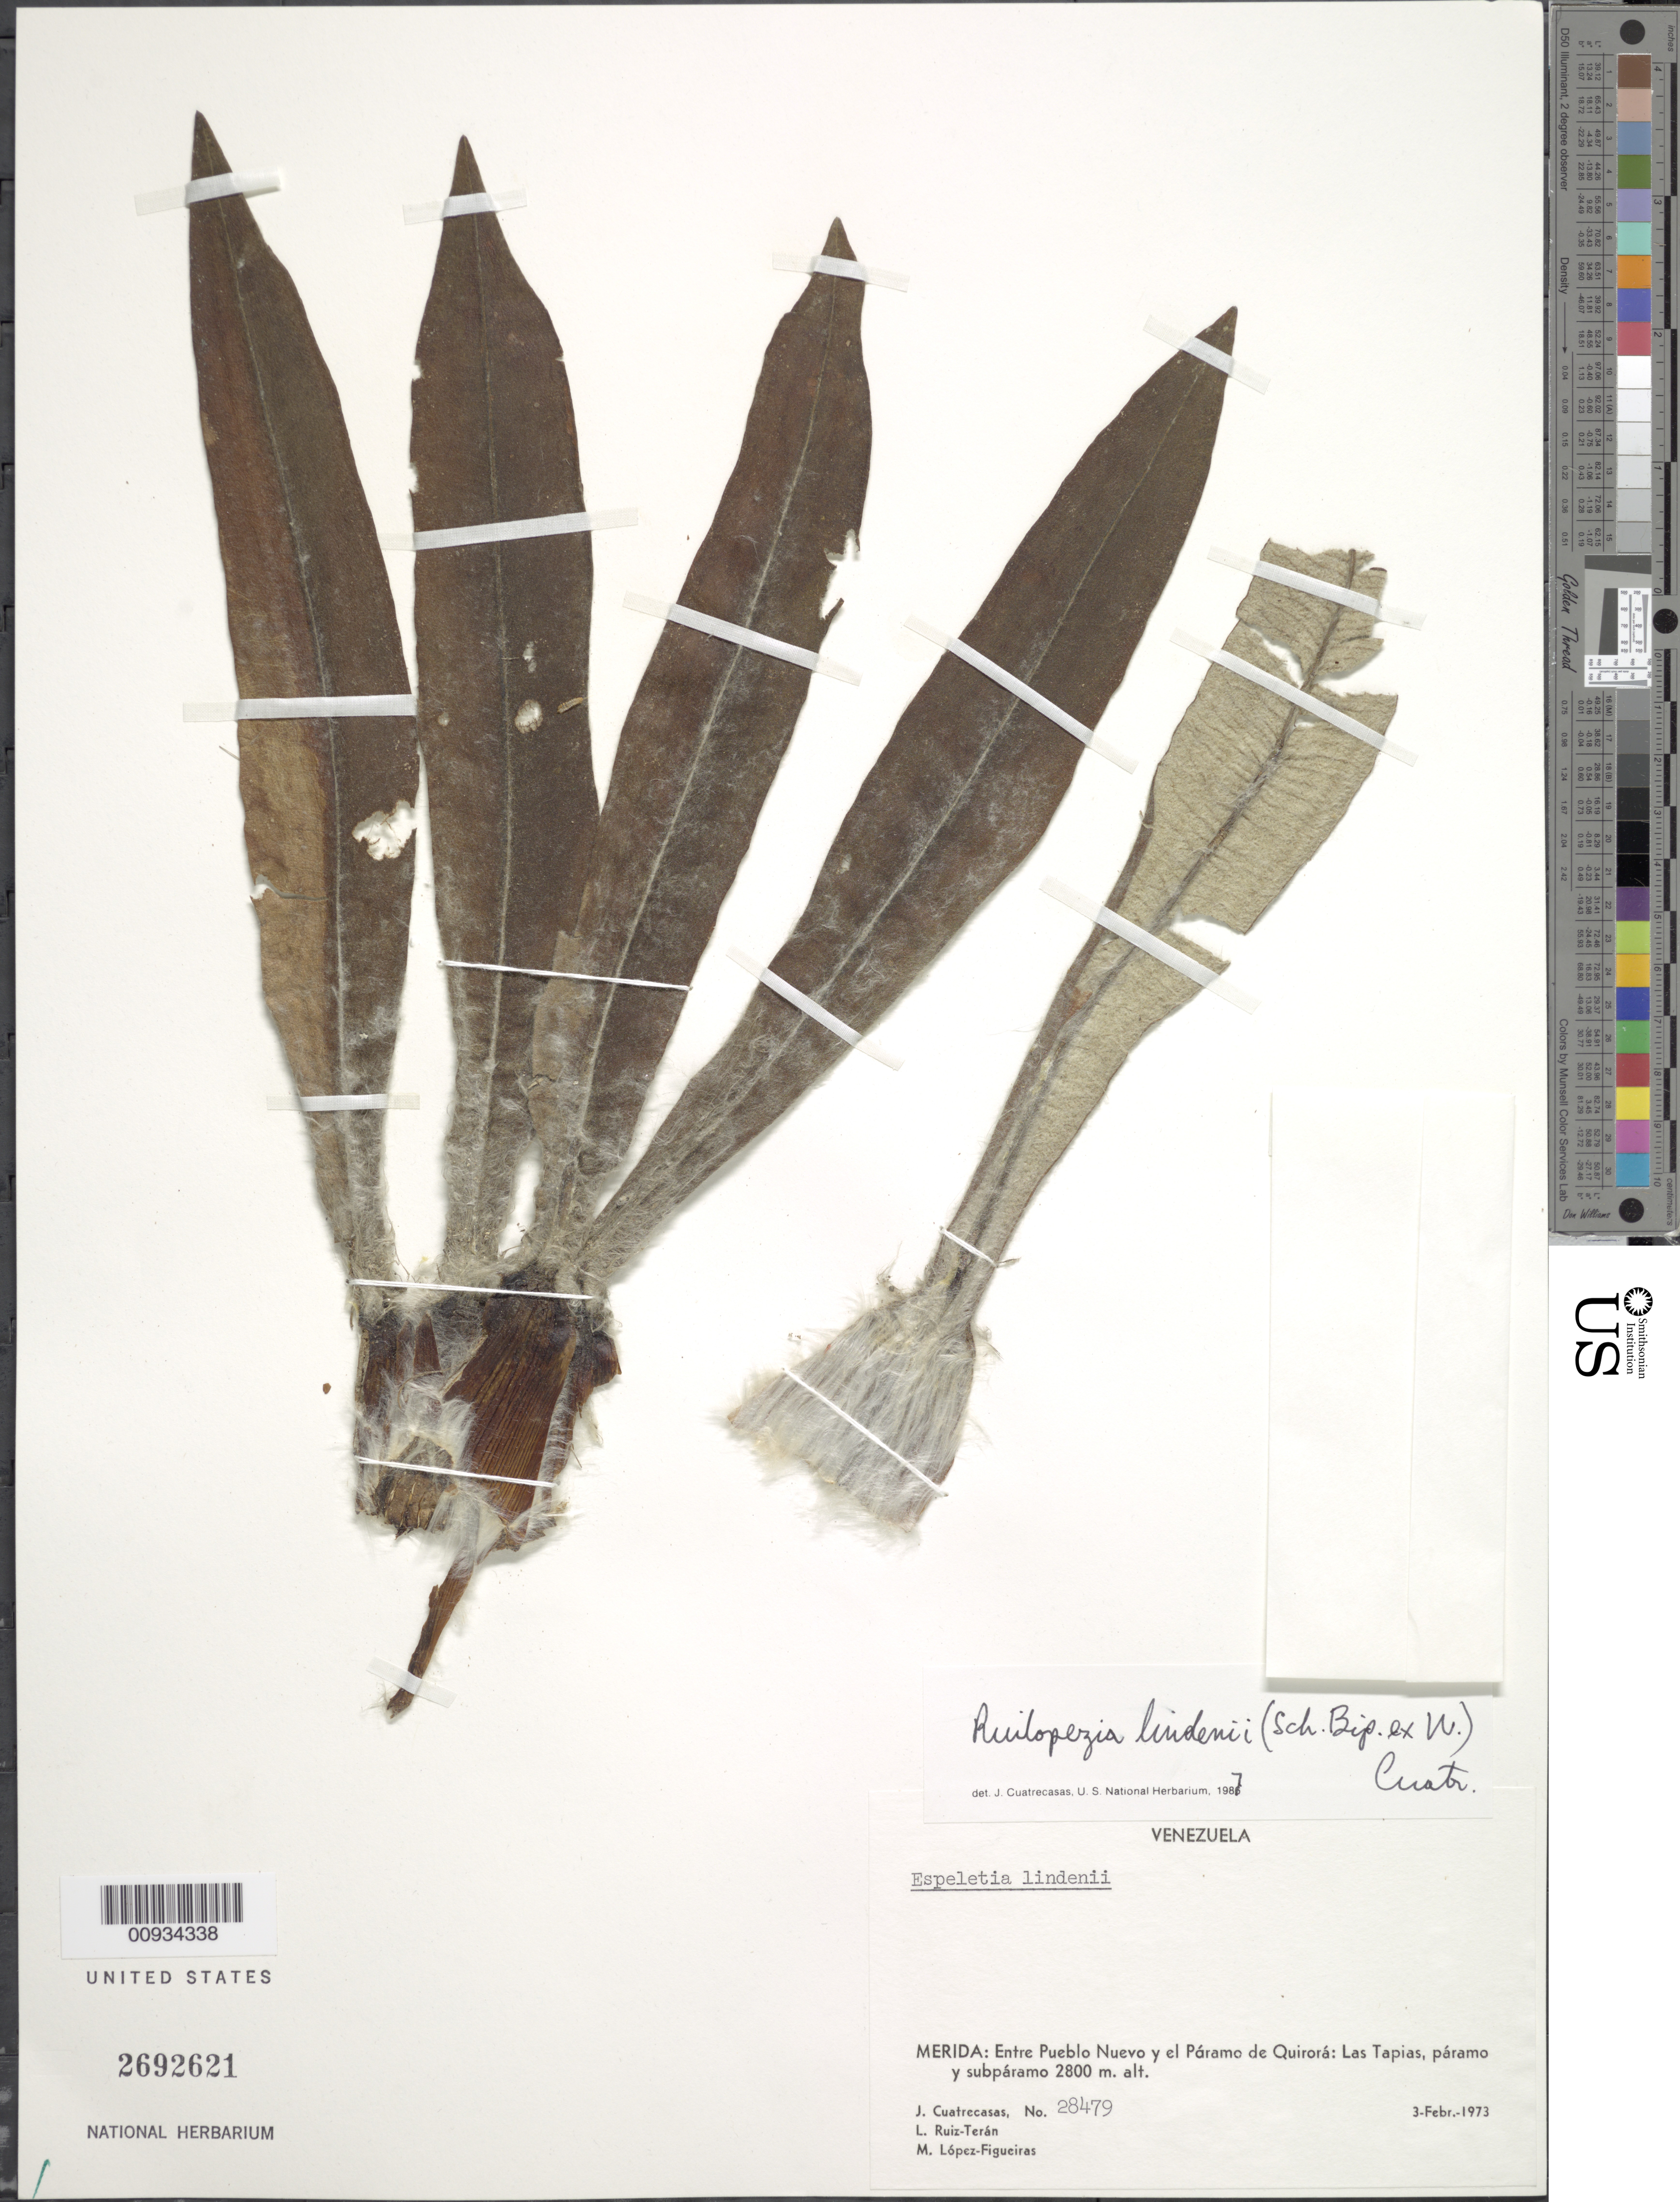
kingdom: Plantae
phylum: Tracheophyta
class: Magnoliopsida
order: Asterales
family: Asteraceae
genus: Ruilopezia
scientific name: Ruilopezia lindenii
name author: (Sch. Bip. ex Wedd.) Cuatrec.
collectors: J. Cuatrecasas, L. E. Ruíz-Terán & M. López Figueiras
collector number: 28479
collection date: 1973-02-03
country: Venezuela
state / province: Mérida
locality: Entre Pueblo Nuevo y el Paramo de Quirora, Las Tapias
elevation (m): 2800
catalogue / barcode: US 2692621